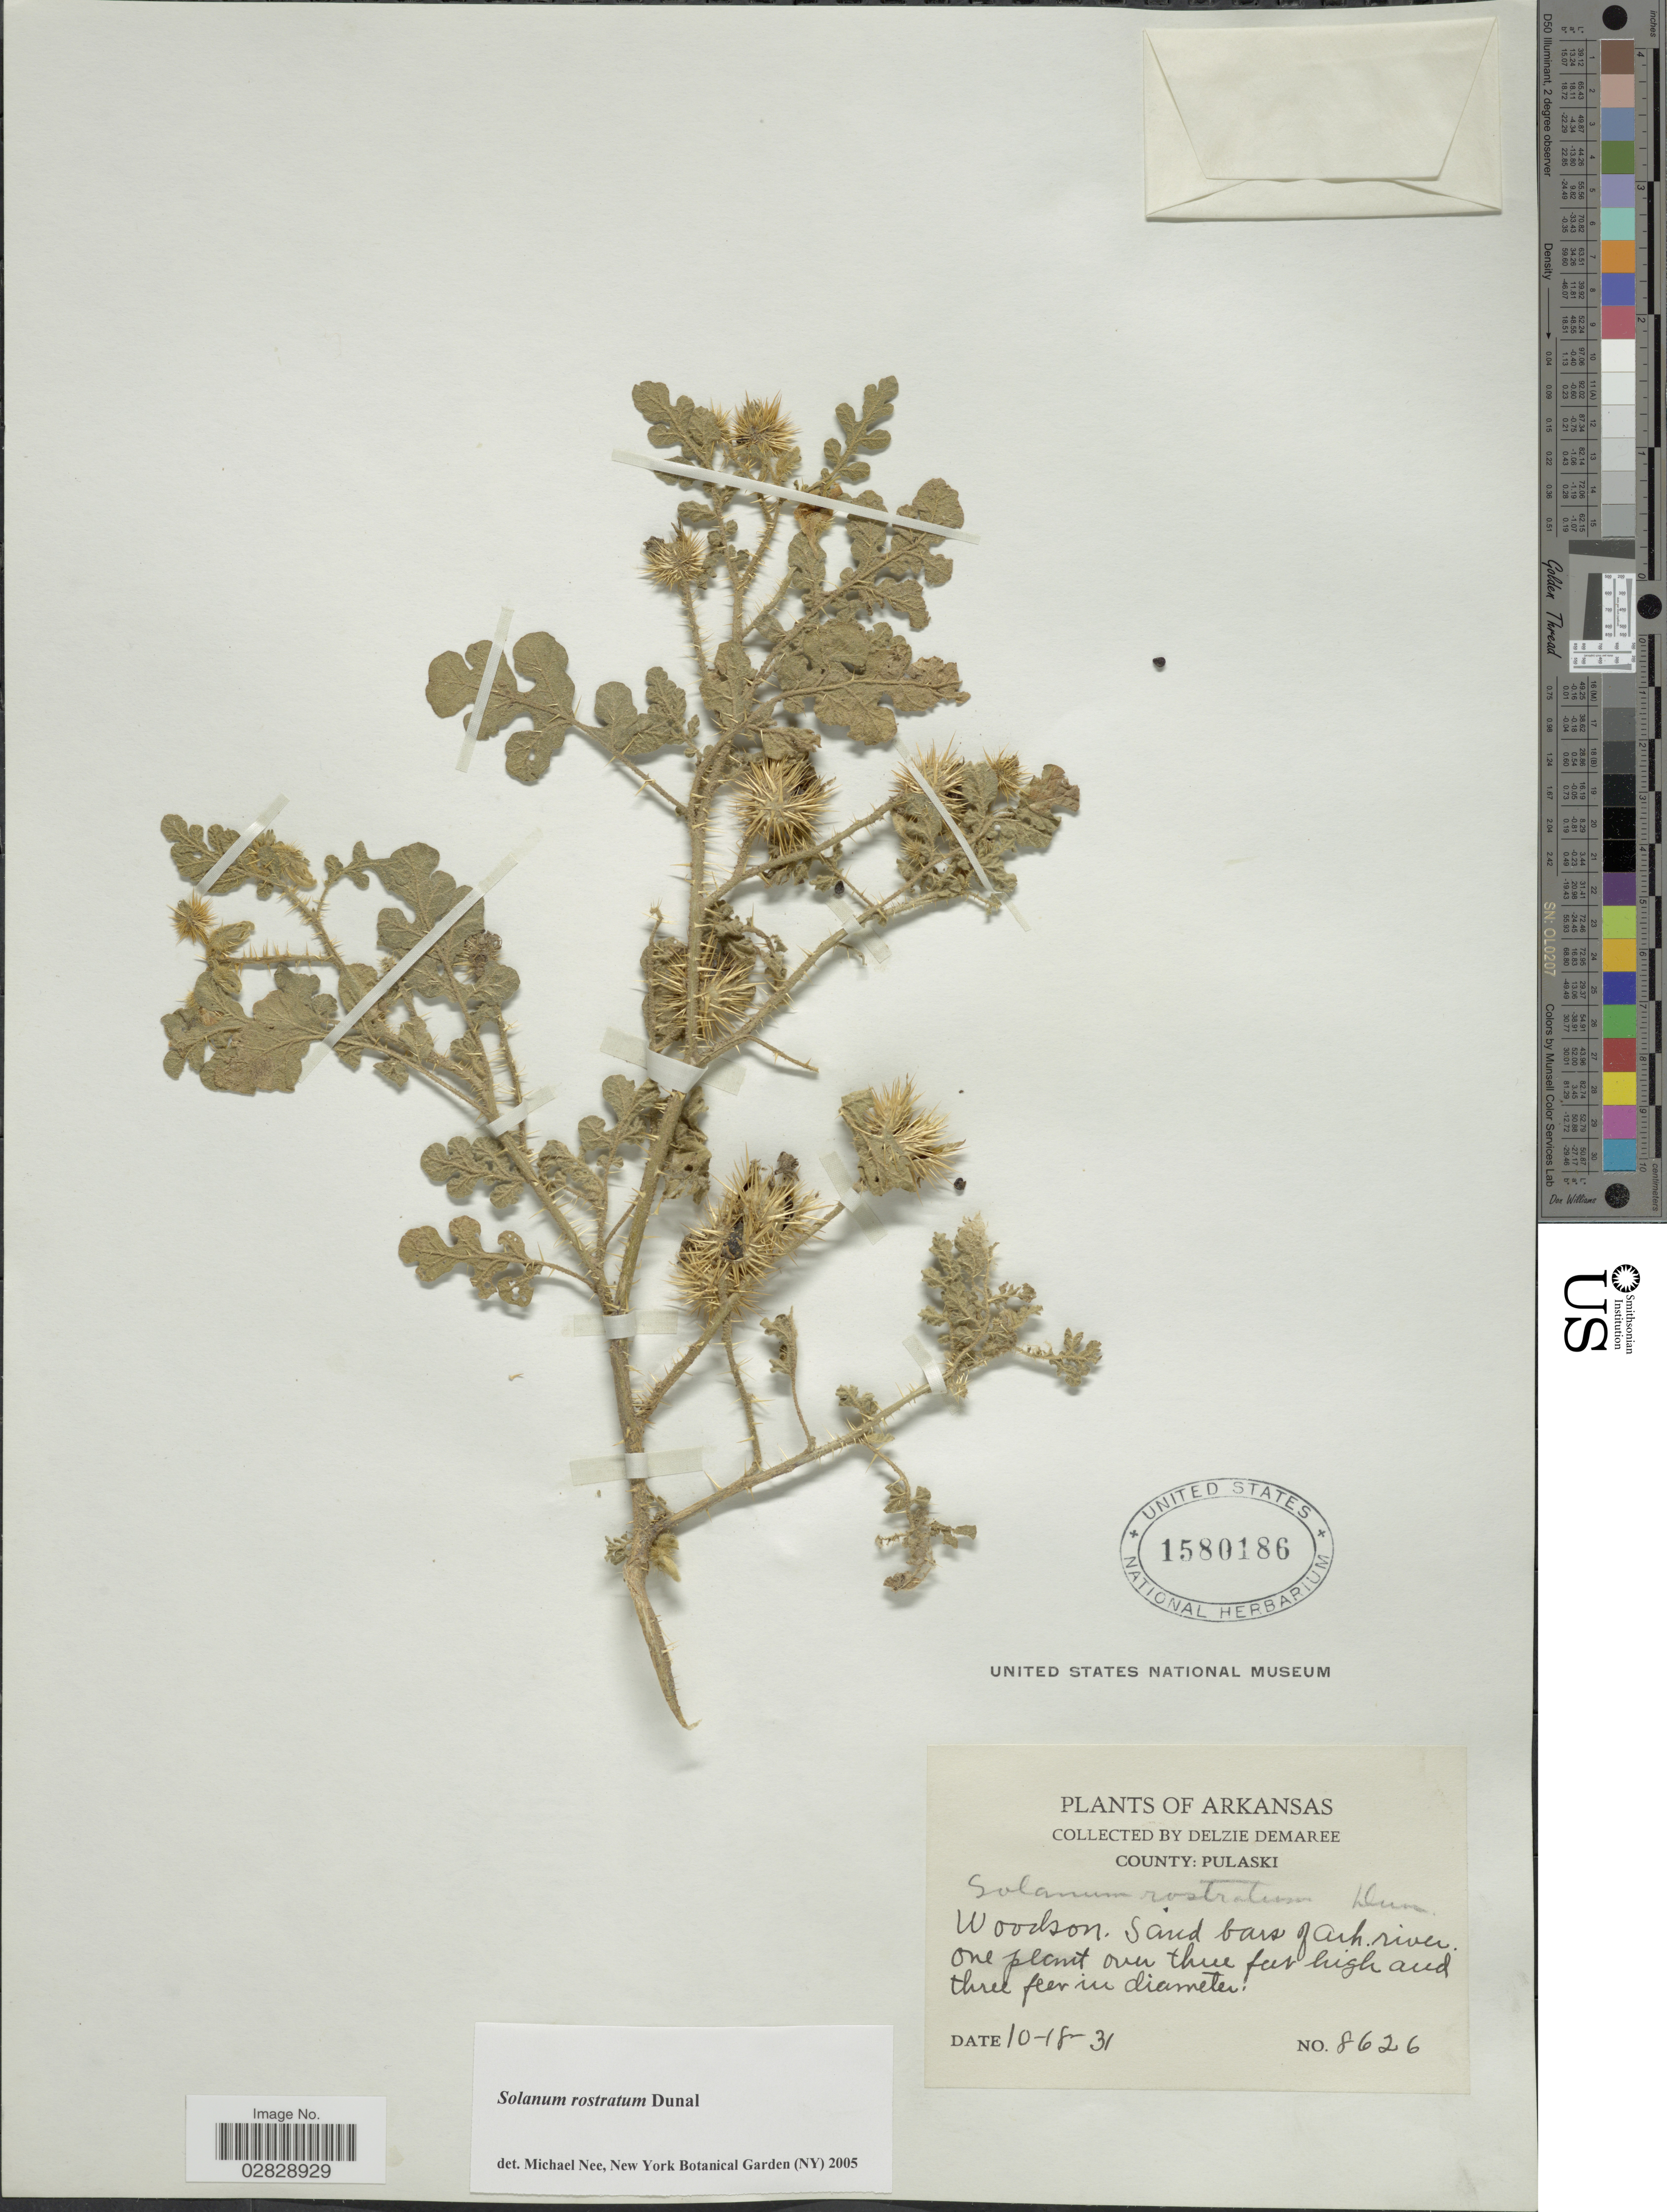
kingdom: Plantae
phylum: Tracheophyta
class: Magnoliopsida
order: Solanales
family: Solanaceae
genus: Solanum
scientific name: Solanum rostratum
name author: Dunal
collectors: D. Demaree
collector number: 8626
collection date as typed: Transcribed d/m/y: 18/10/31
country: United States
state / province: Arkansas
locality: County: Pulaski. Woodson. Sand bars of Ark. river.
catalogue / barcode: US 1580186